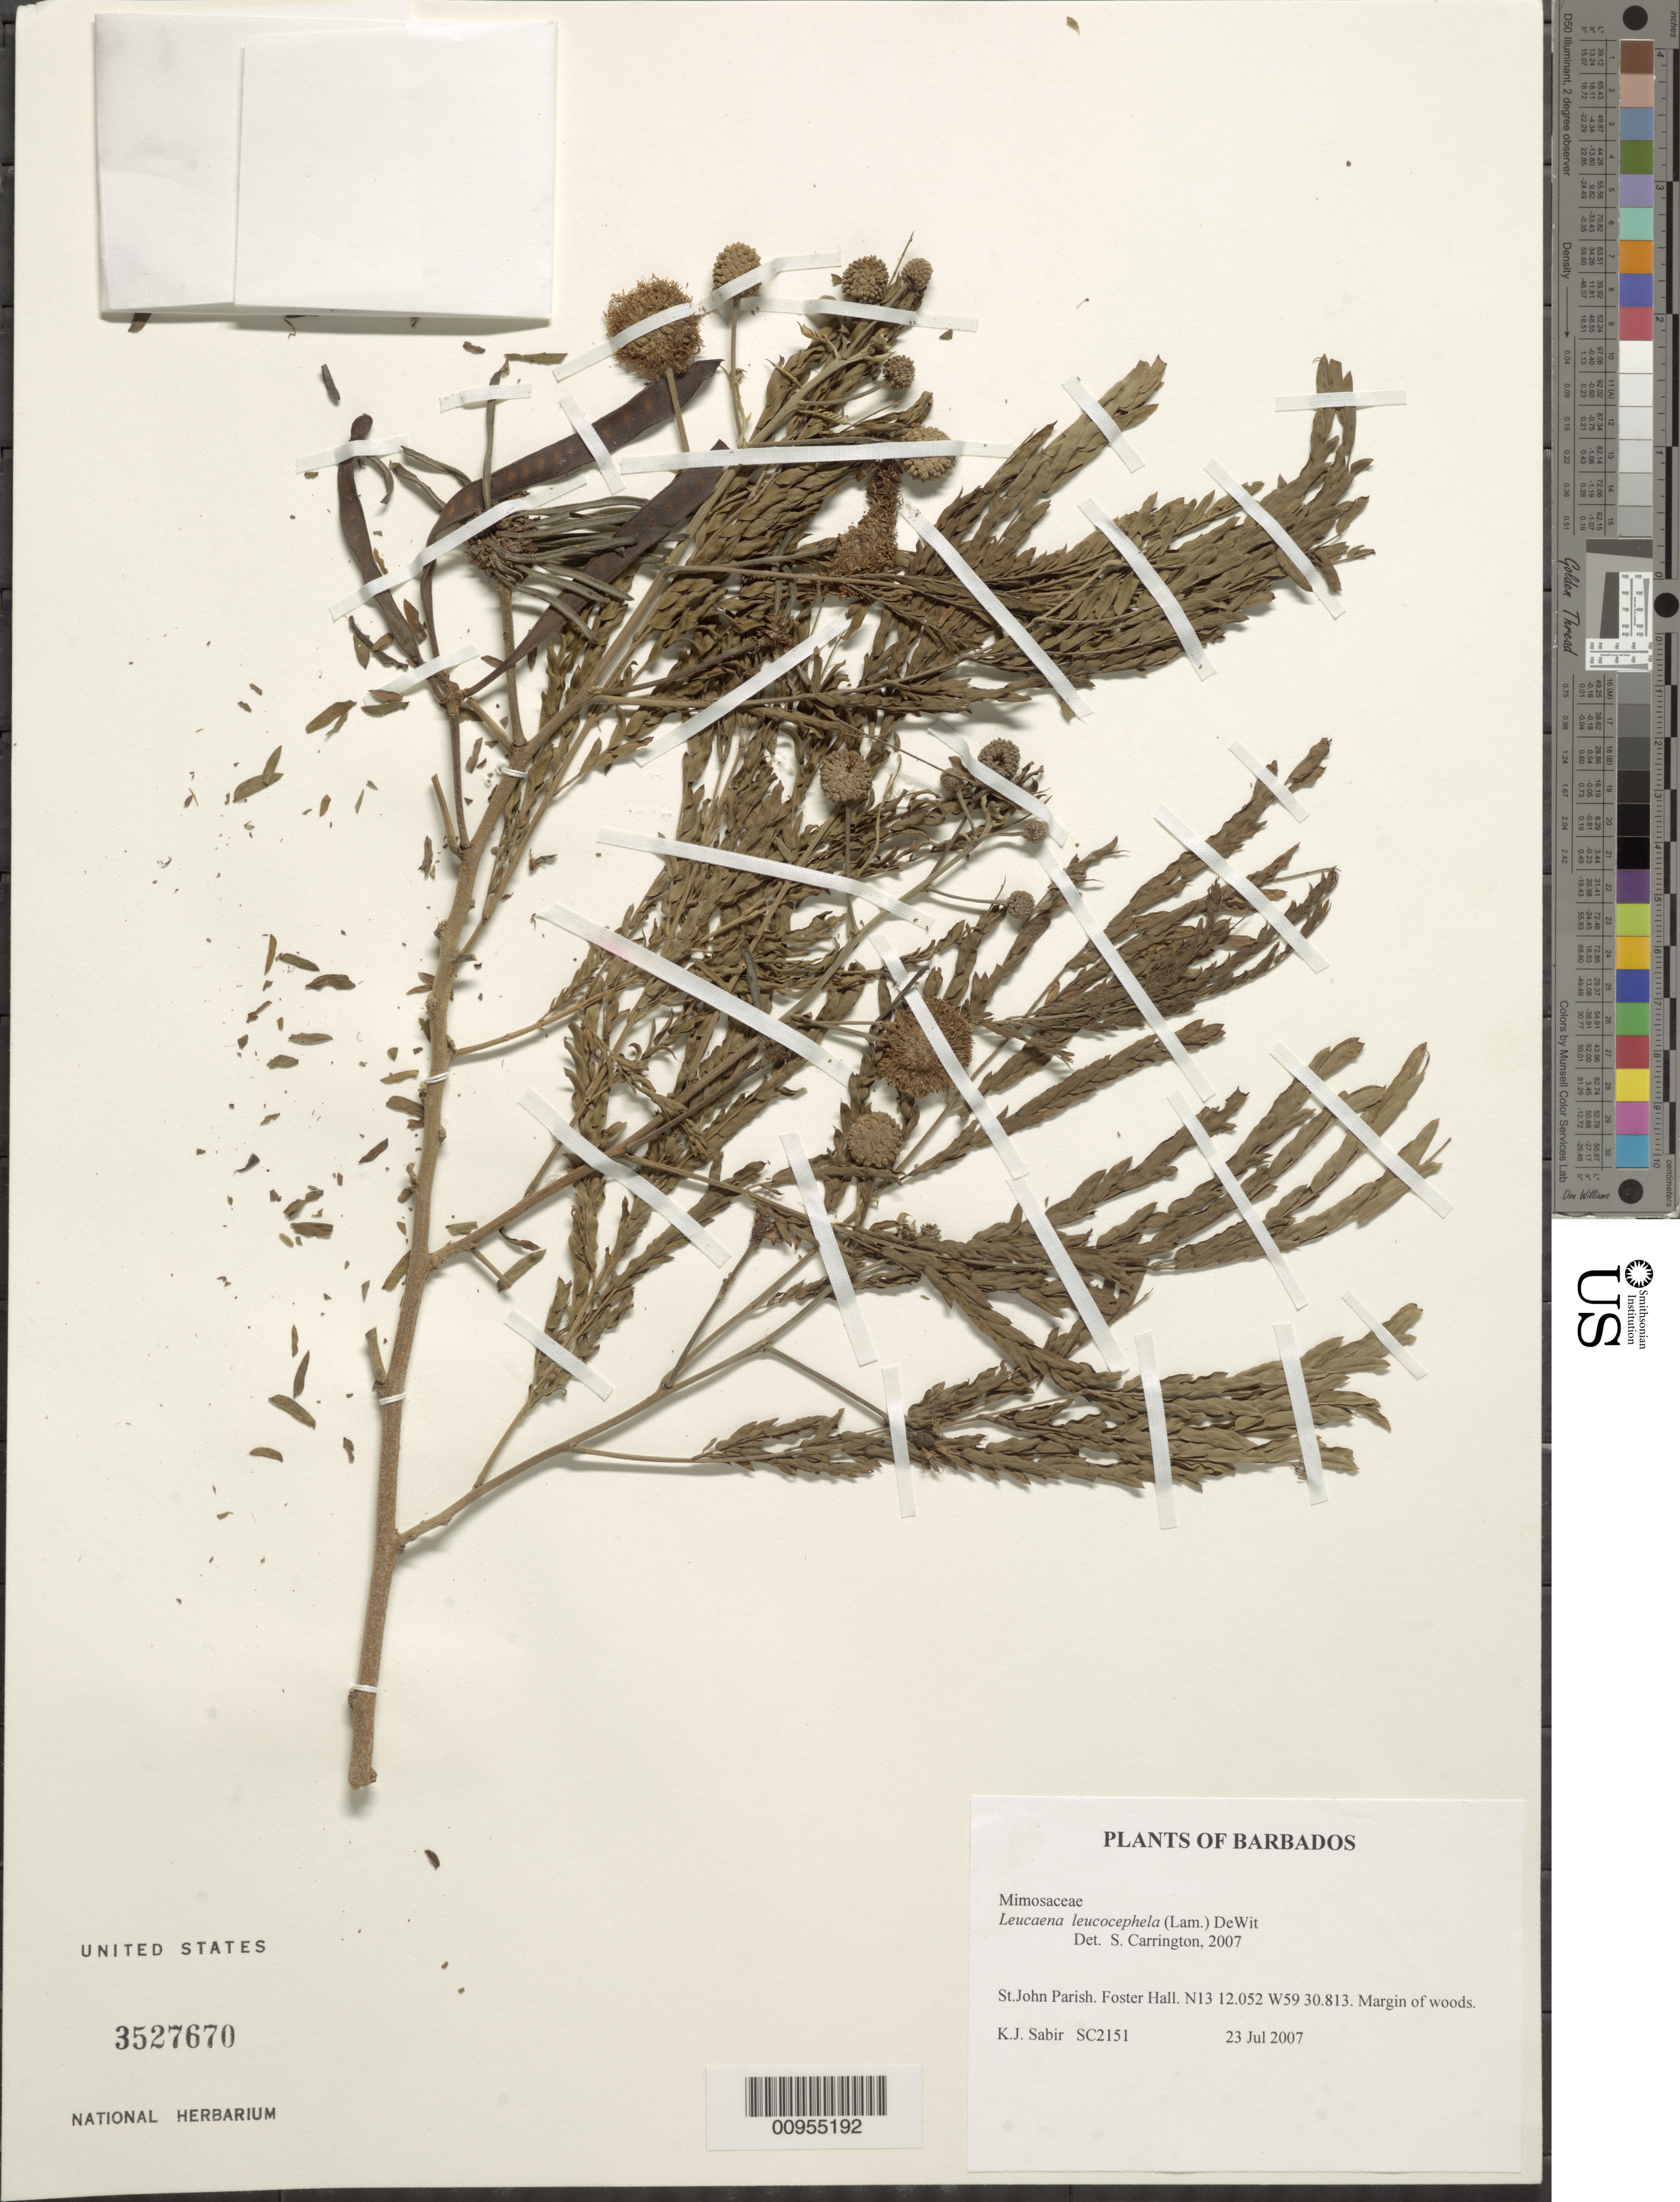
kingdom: Plantae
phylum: Tracheophyta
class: Magnoliopsida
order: Fabales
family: Fabaceae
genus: Leucaena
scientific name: Leucaena leucocephala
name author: (Lam.) de Wit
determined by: Carrington, C. M. S.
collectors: K. Sabir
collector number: SC 2151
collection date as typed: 23 Jul 2007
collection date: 2007-07-23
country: Barbados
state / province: Saint John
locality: Foster Hall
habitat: margin of woods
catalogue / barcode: US 3527670